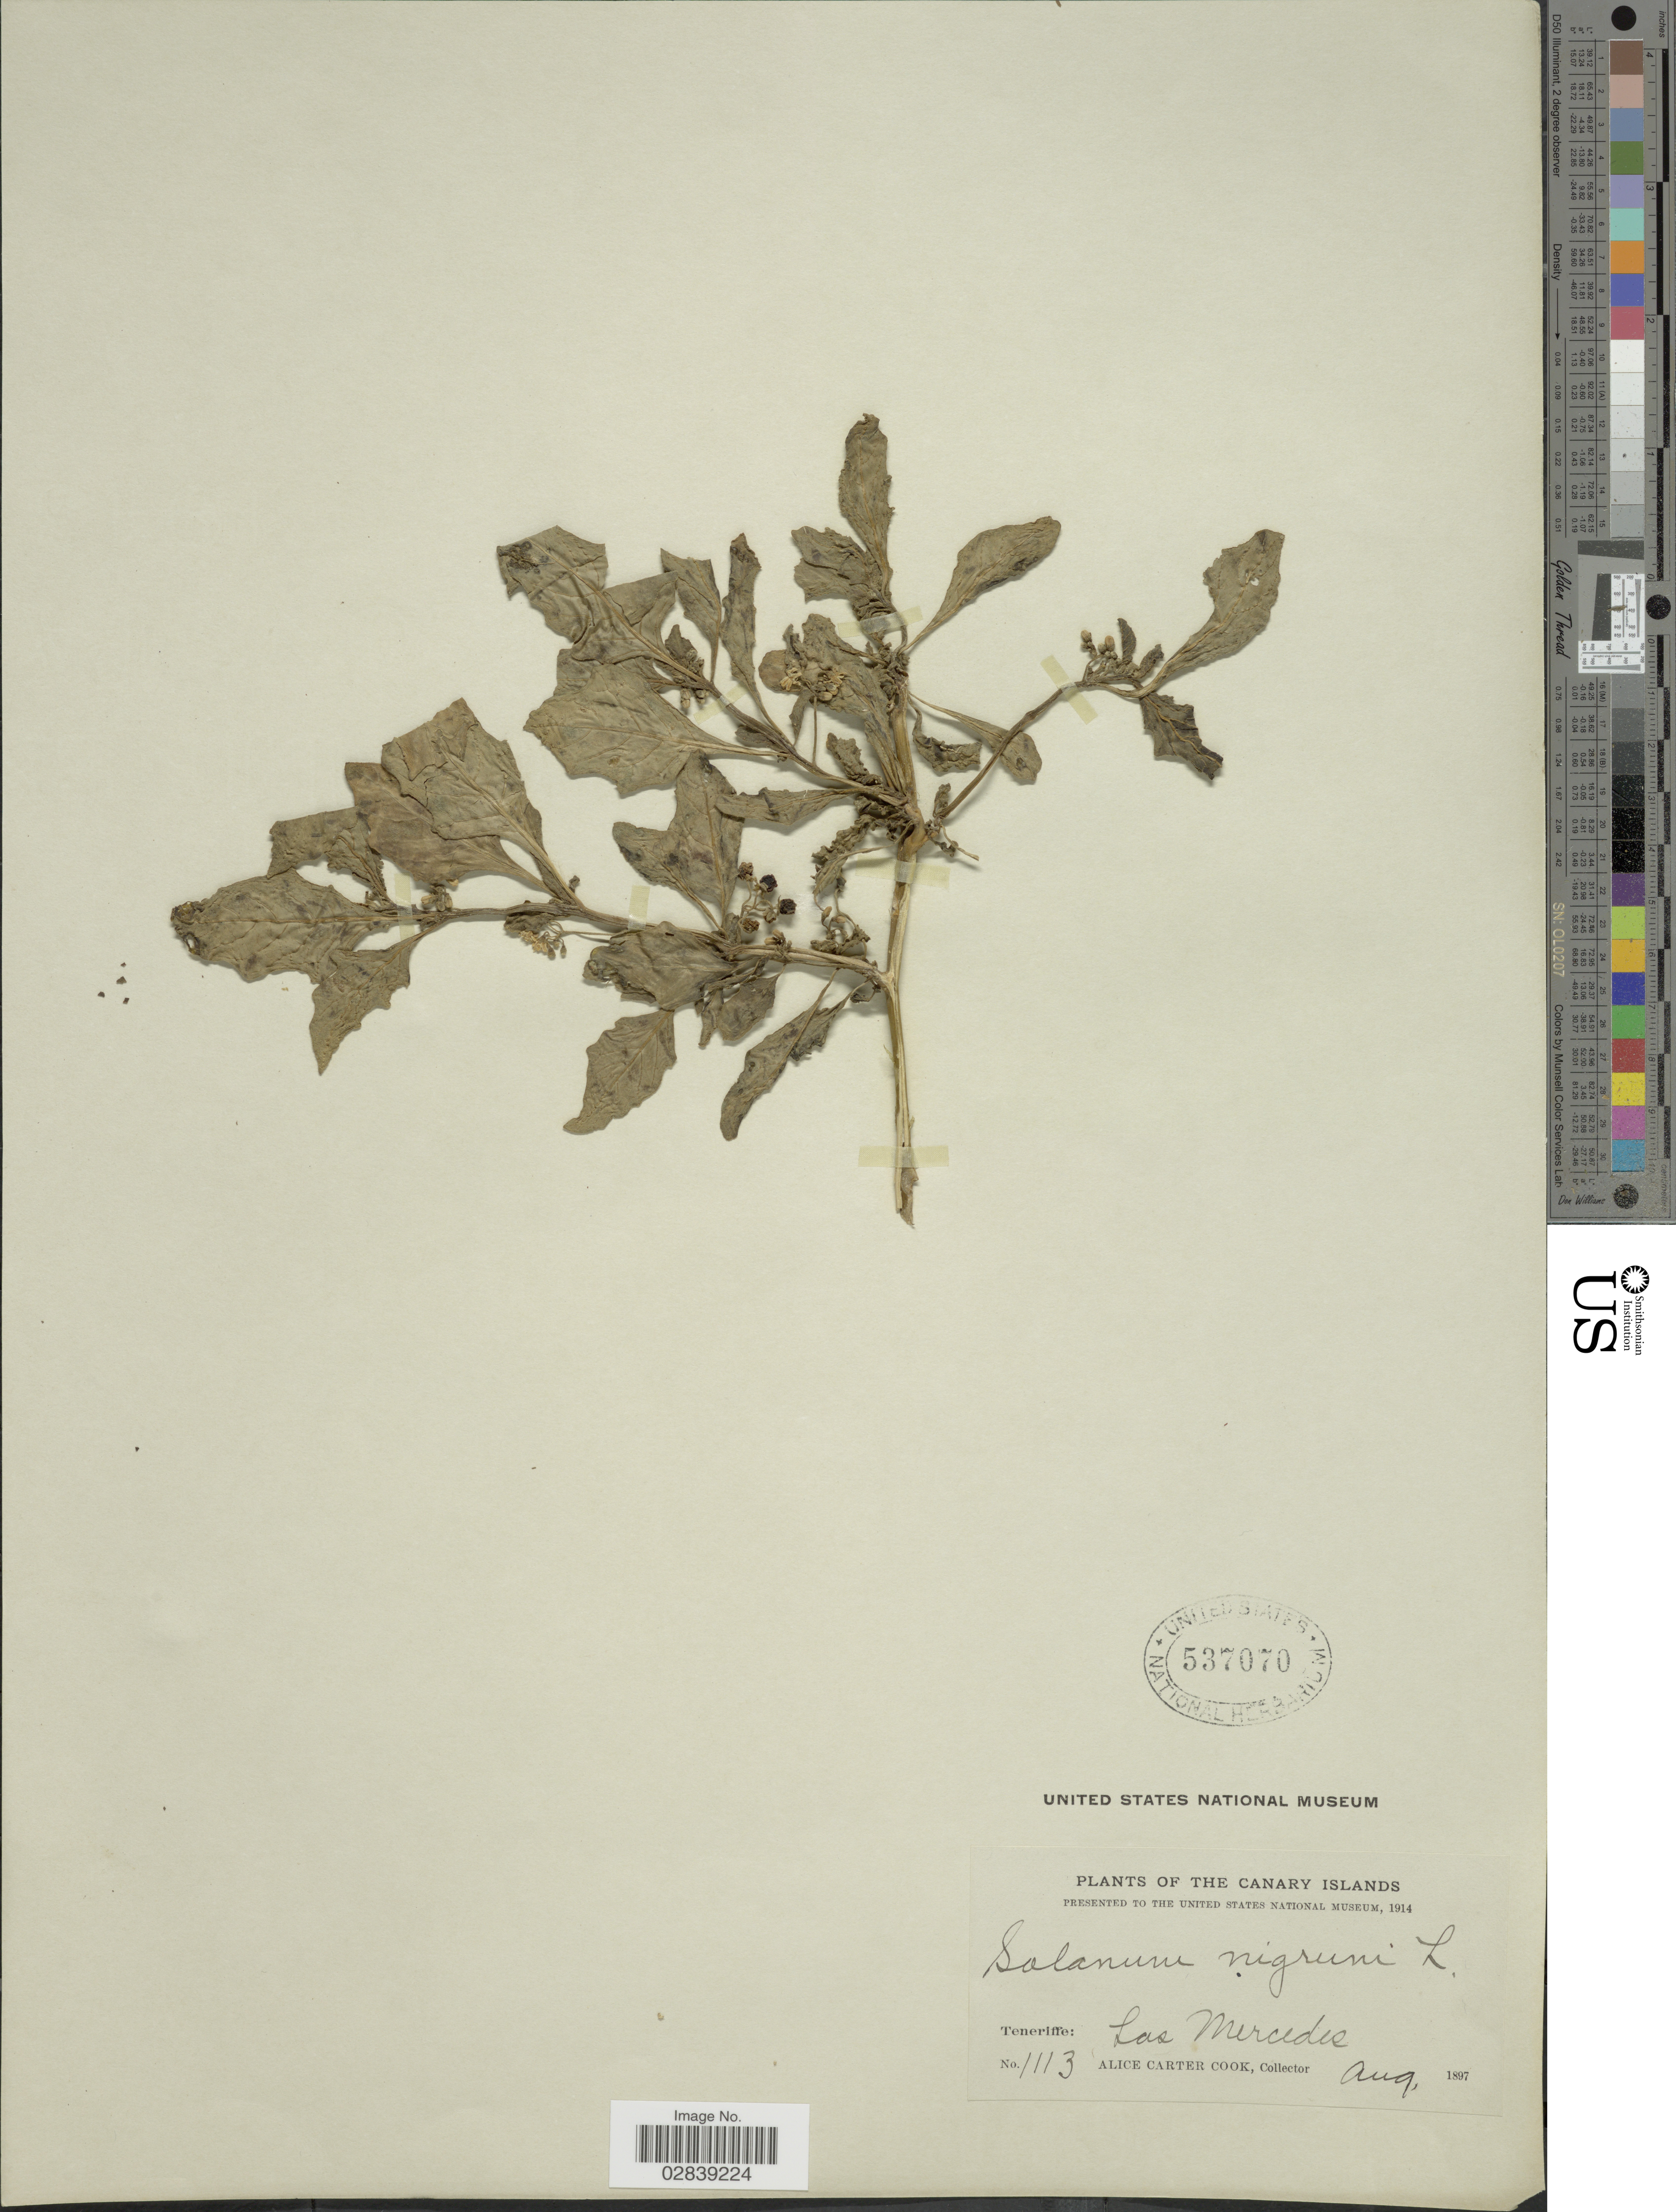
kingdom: Plantae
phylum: Tracheophyta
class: Magnoliopsida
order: Solanales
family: Solanaceae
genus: Solanum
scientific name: Solanum nigrum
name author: L.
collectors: Alice C. Cook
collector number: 1113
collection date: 1897-08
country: Spain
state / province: Canarias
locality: The Canary Islands, Teneriffe: Las Mercedes.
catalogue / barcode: US 537070